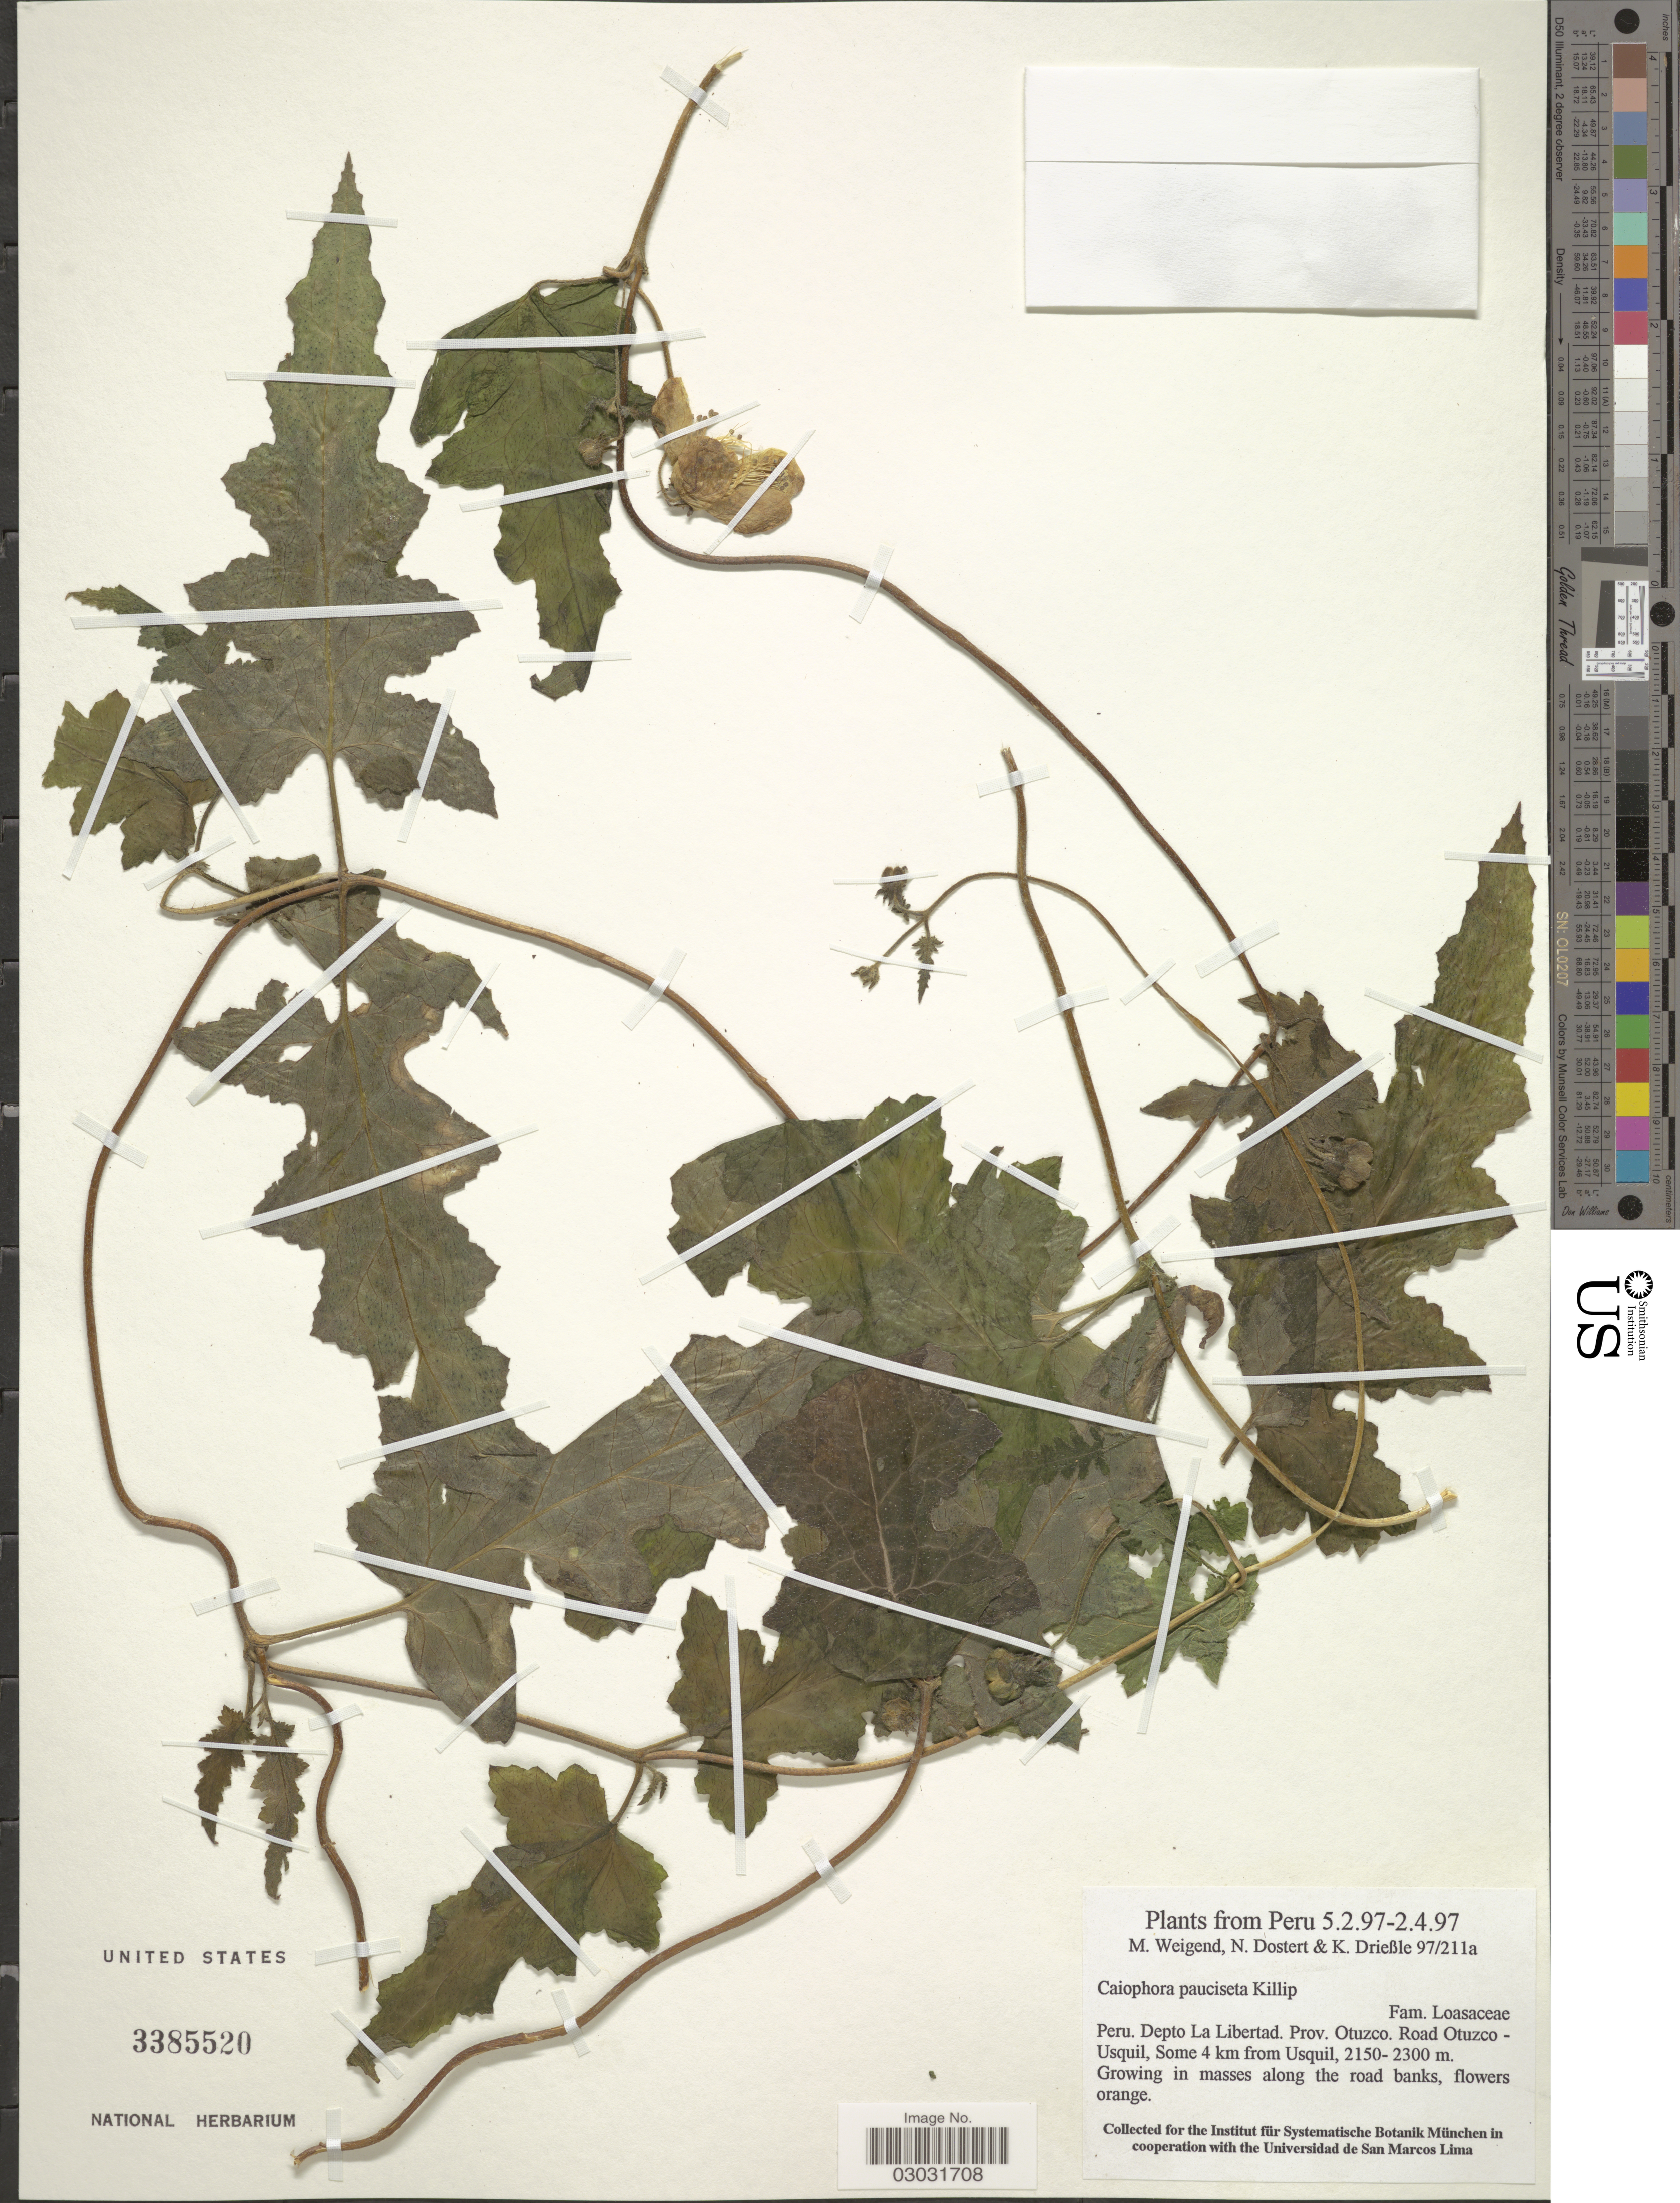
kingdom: Plantae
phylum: Tracheophyta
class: Magnoliopsida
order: Cornales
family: Loasaceae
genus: Caiophora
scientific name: Caiophora pauciseta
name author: Killip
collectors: M. Weigend, N. Dostert & K. Drießle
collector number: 97/211a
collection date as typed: Transcribed d/m/y: 5/2/97 to 2/4/97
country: Peru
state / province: La Libertad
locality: Depto La Libertad. Prov. Otuzco. Road Otuzco - Usquil, Some 4 km from Usquil.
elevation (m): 2150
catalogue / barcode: US 3385520